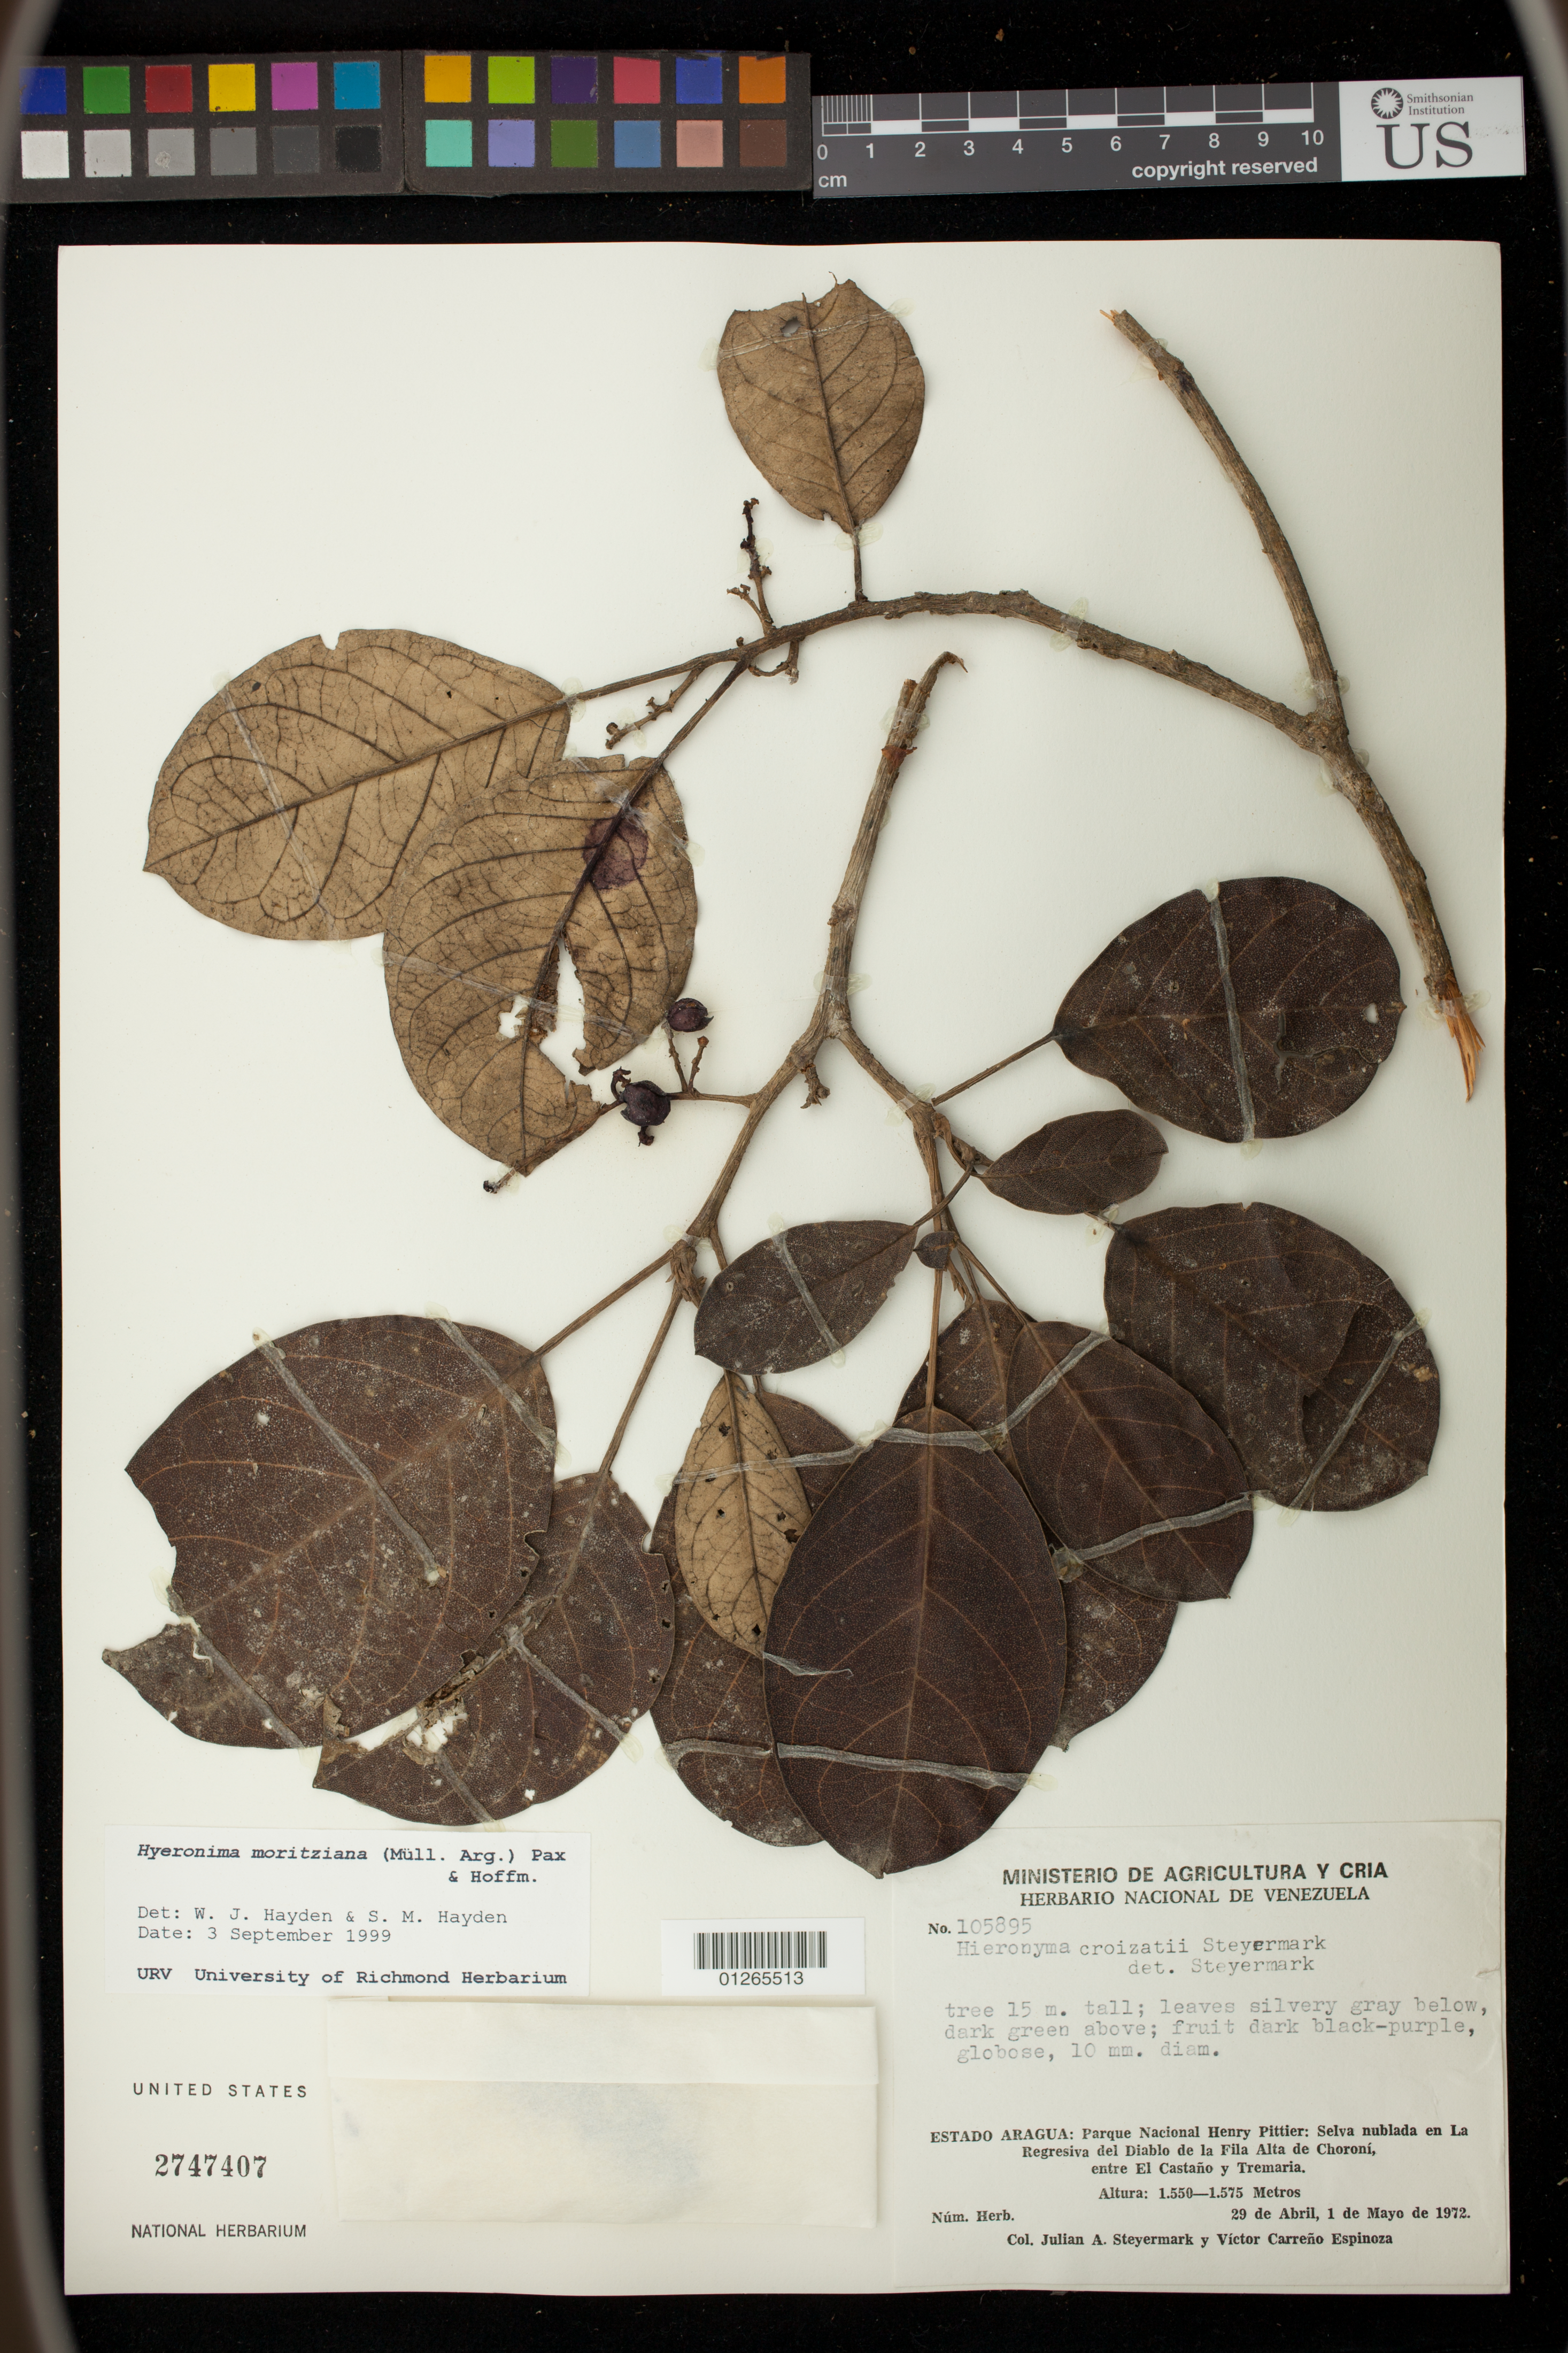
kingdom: Plantae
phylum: Tracheophyta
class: Magnoliopsida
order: Malpighiales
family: Phyllanthaceae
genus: Hieronyma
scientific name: Hieronyma moritziana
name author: (Müll. Arg.) Pax ex K. Hoffm.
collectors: J. Steyermark & V. Carreño E.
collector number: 105895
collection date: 1972-04-29/1972-05-01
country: Venezuela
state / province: Aragua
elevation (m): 1550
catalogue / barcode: US 2747407